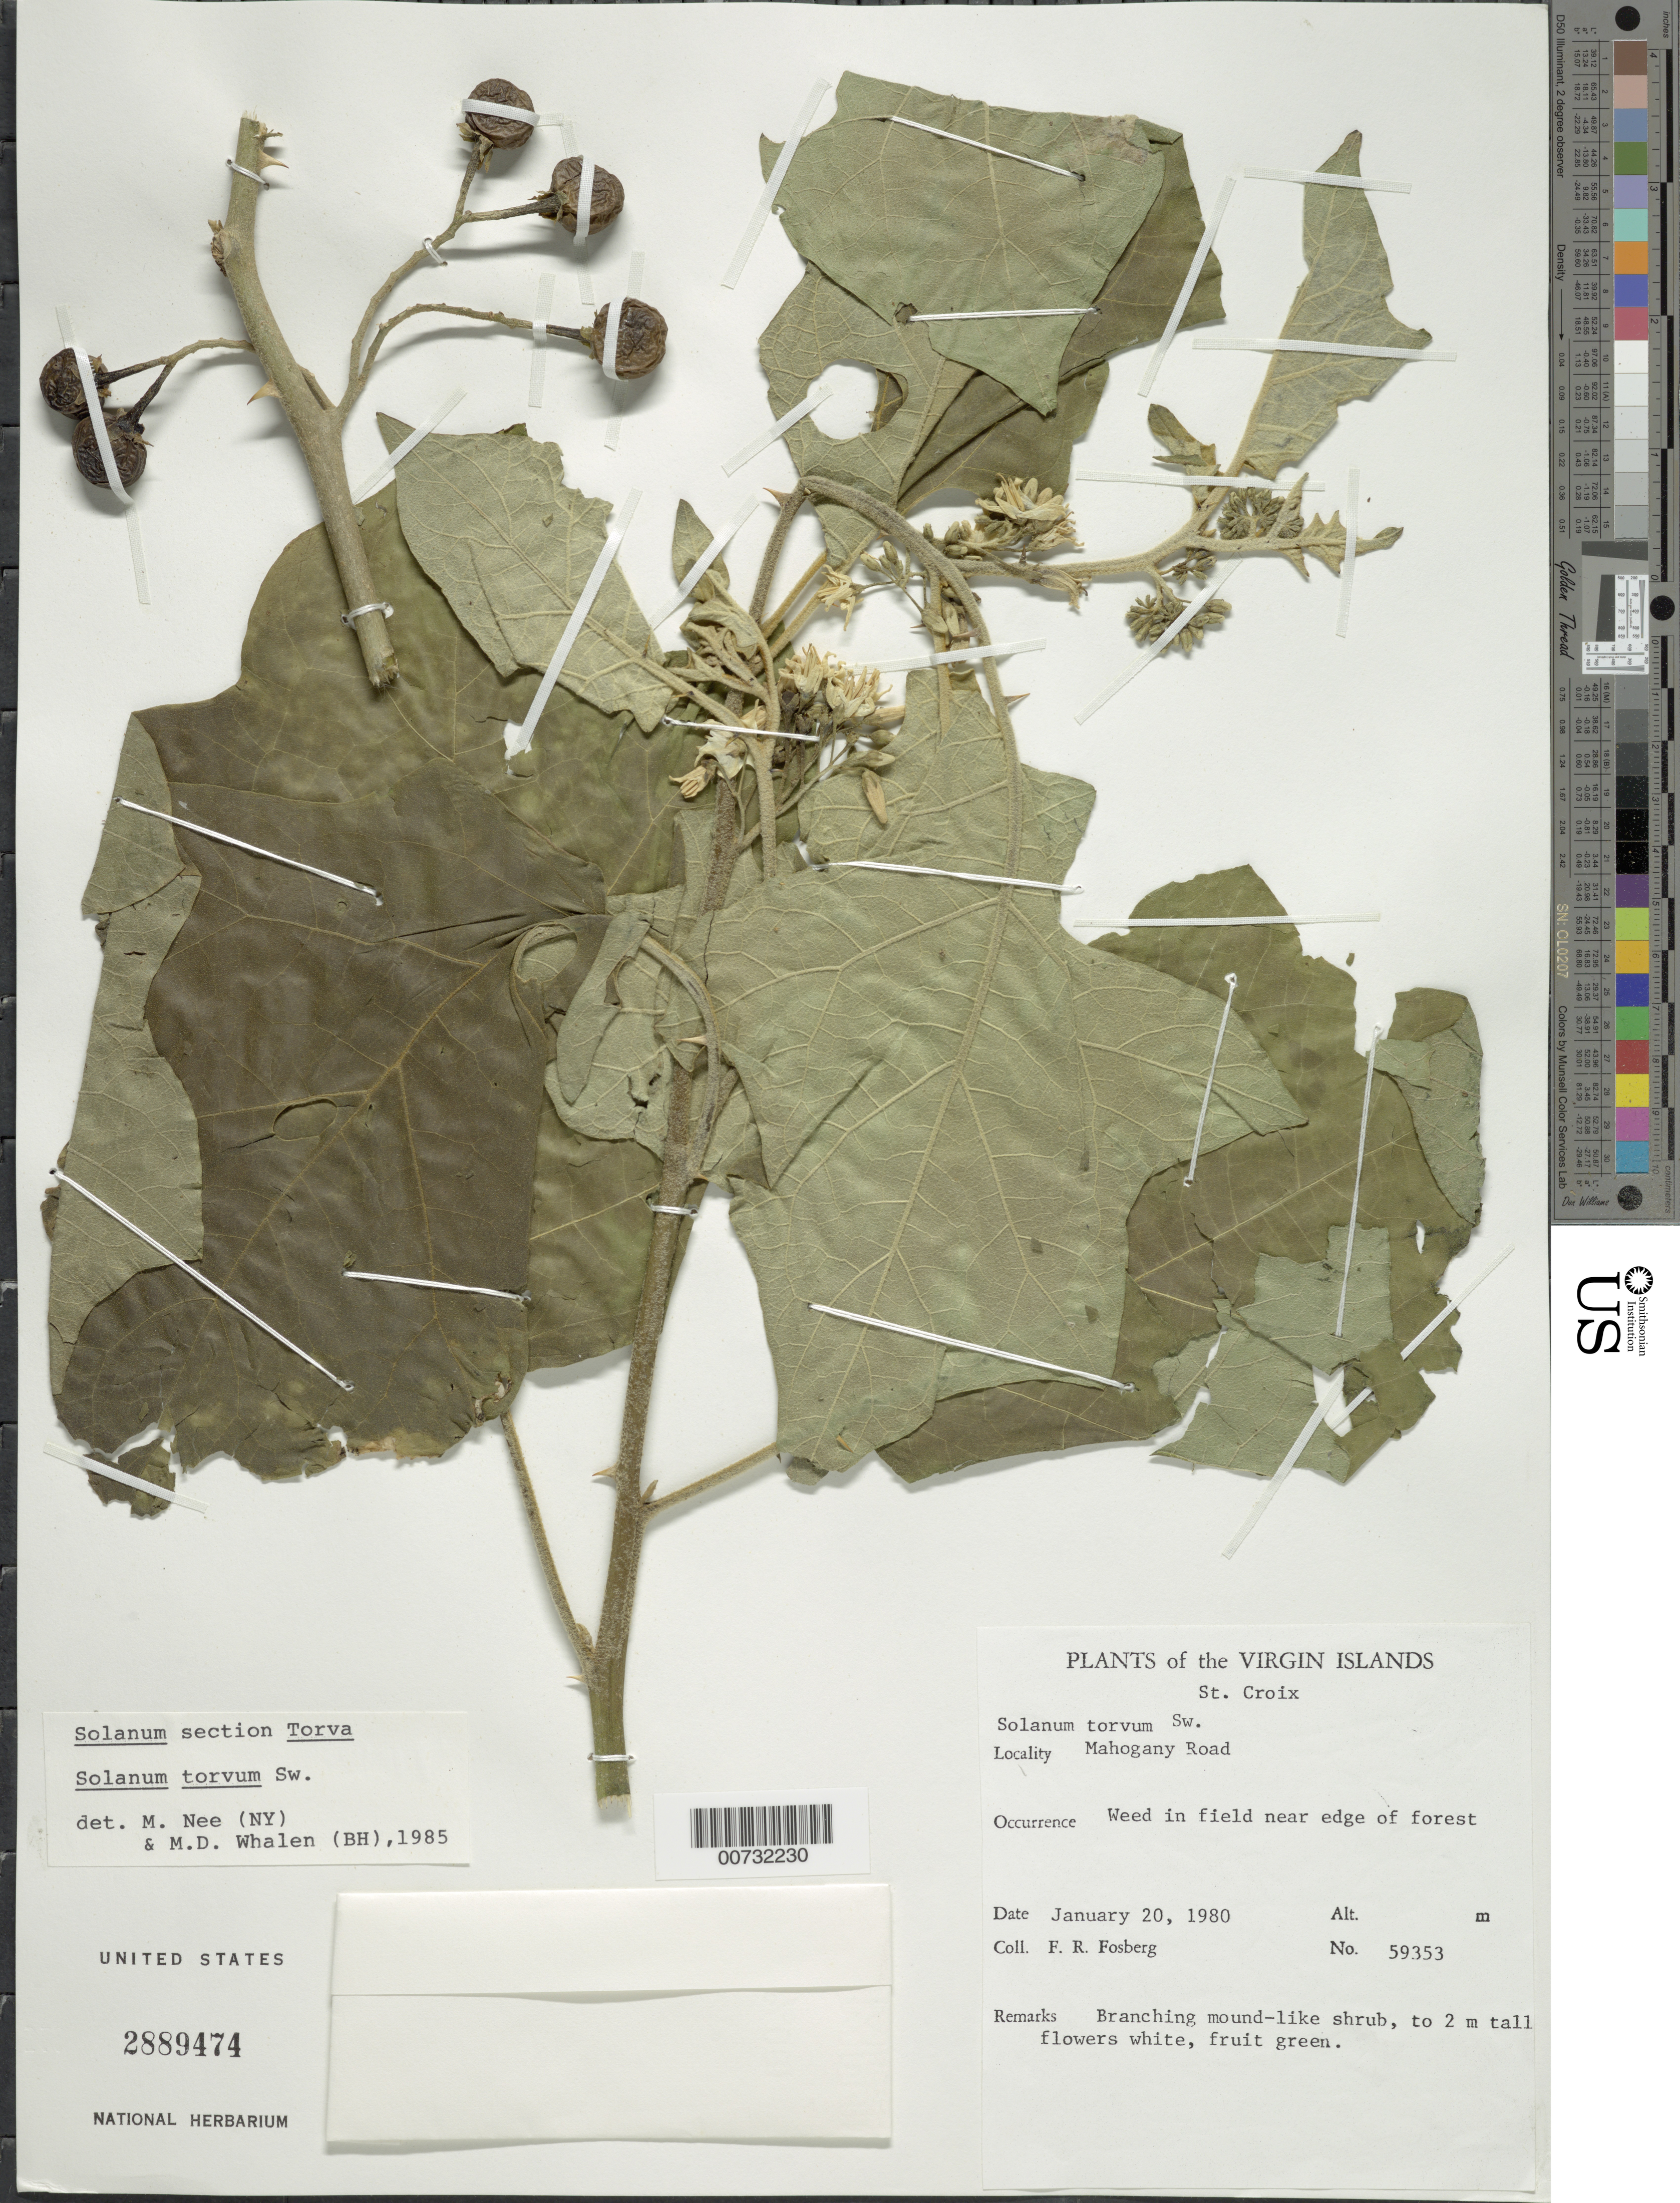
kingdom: Plantae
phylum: Tracheophyta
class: Magnoliopsida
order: Solanales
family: Solanaceae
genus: Solanum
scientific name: Solanum torvum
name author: Sw.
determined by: Nee, Michael H.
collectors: F. R. Fosberg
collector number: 59353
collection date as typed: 20 Jan 1980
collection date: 1980-01-20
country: U.S. Virgin Islands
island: St. Croix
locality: Mahogany Road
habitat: In field near edge of forest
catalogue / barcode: US 2889474